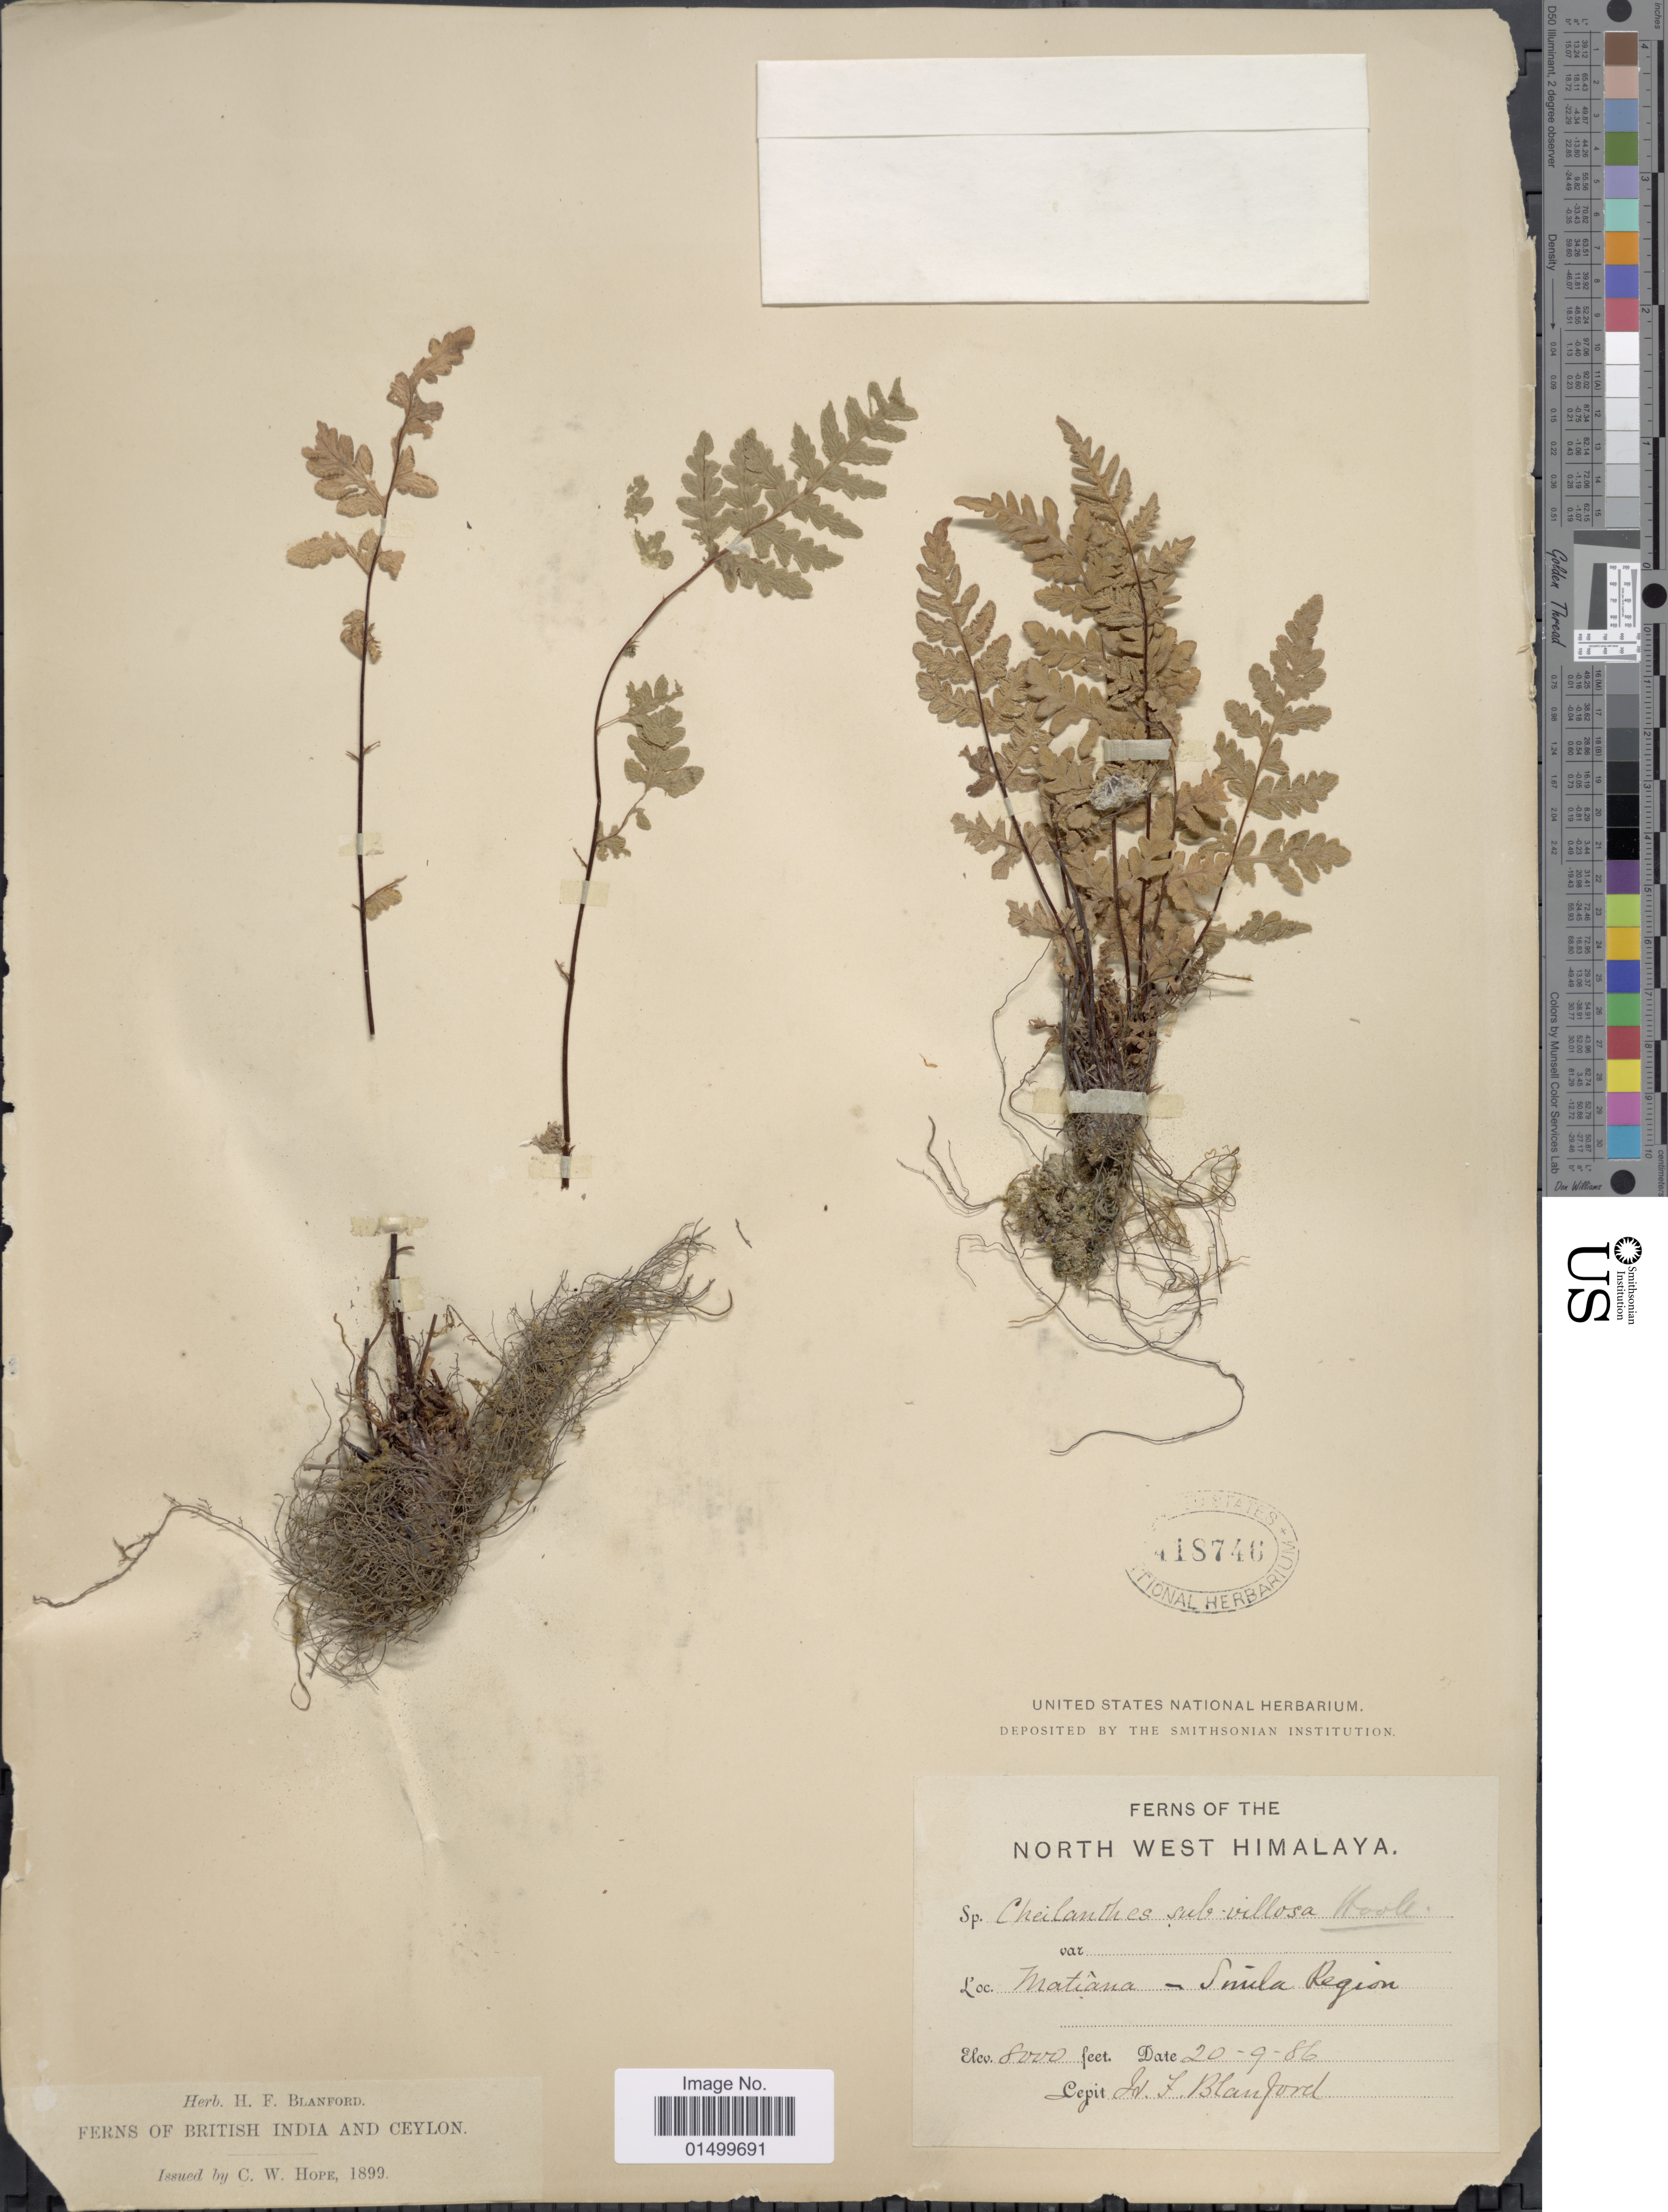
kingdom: Plantae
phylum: Tracheophyta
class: Polypodiopsida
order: Polypodiales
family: Pteridaceae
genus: Cheilanthes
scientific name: Cheilanthes subvillosum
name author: Hook.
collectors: H. Blanford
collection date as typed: Transcribed d/m/y: 20/9/86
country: India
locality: North West Himalaya, Matiana- Simla Region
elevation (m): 2438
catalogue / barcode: US 418740